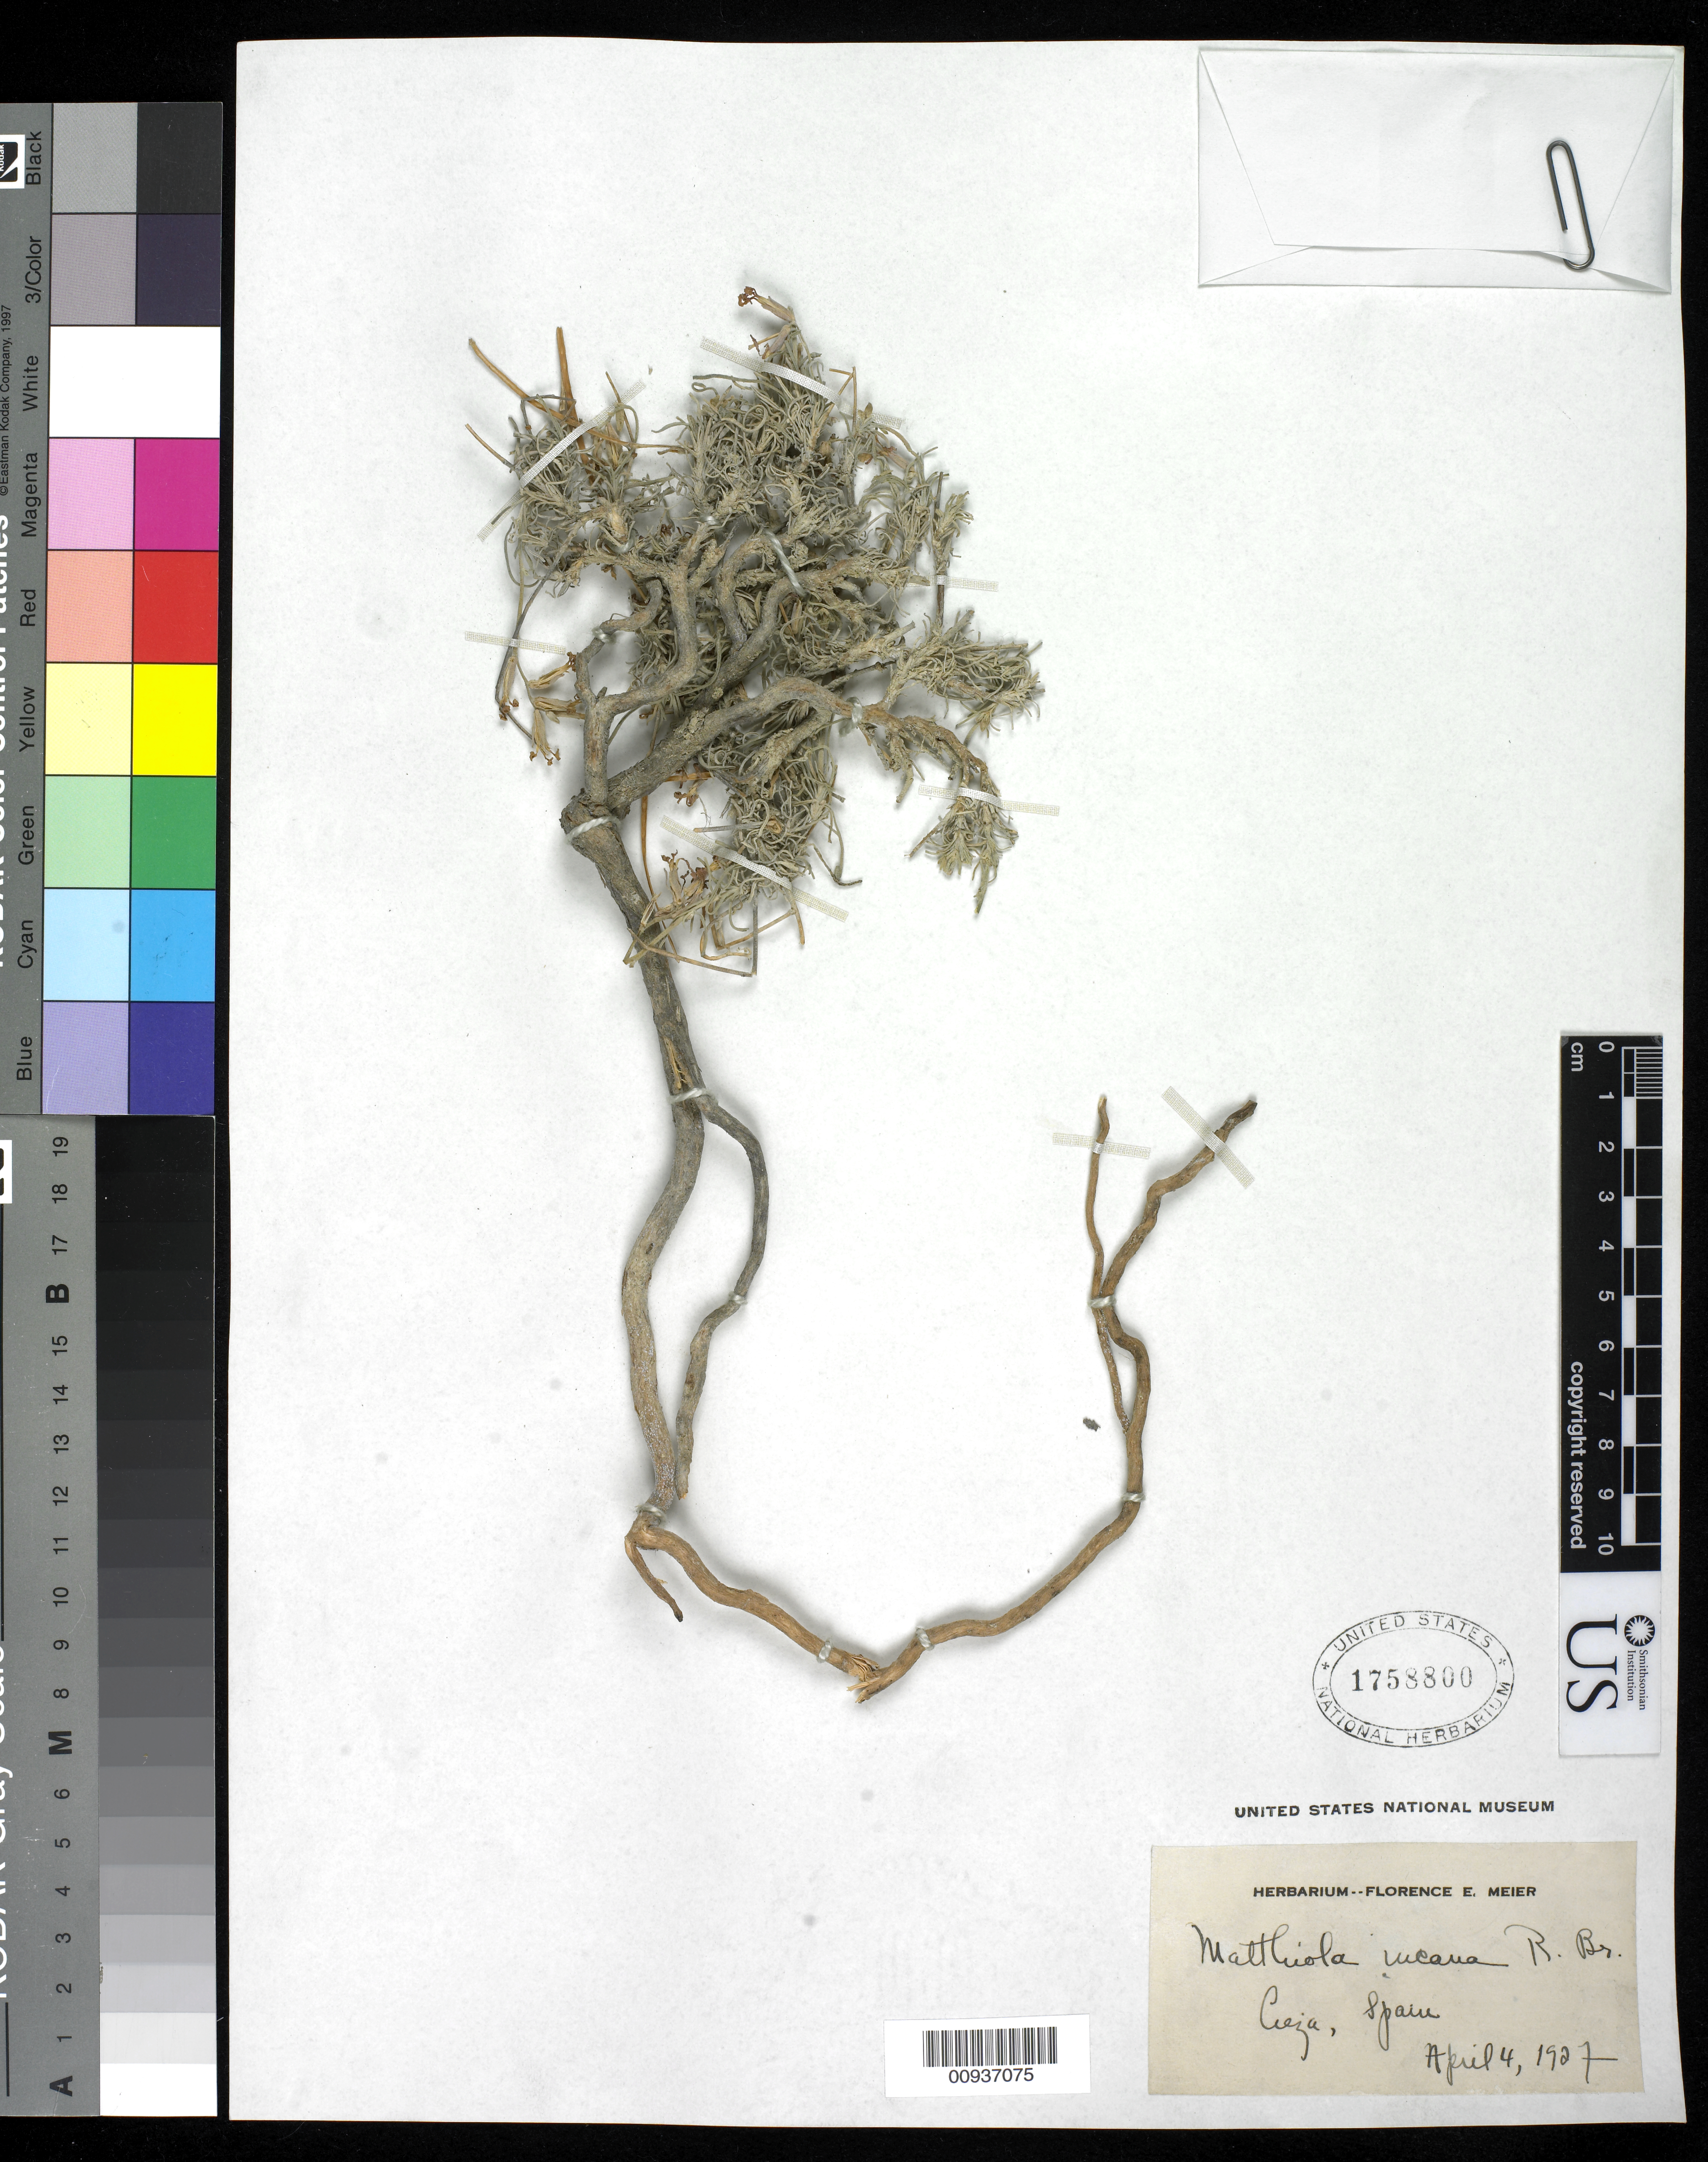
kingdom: Plantae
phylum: Tracheophyta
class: Magnoliopsida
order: Brassicales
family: Brassicaceae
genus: Matthiola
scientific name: Matthiola incana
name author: (L.) W.T. Aiton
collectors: F. Meier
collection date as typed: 04 Apr 1927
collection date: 1927-04-04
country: Spain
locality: Cieza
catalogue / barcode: US 1758800